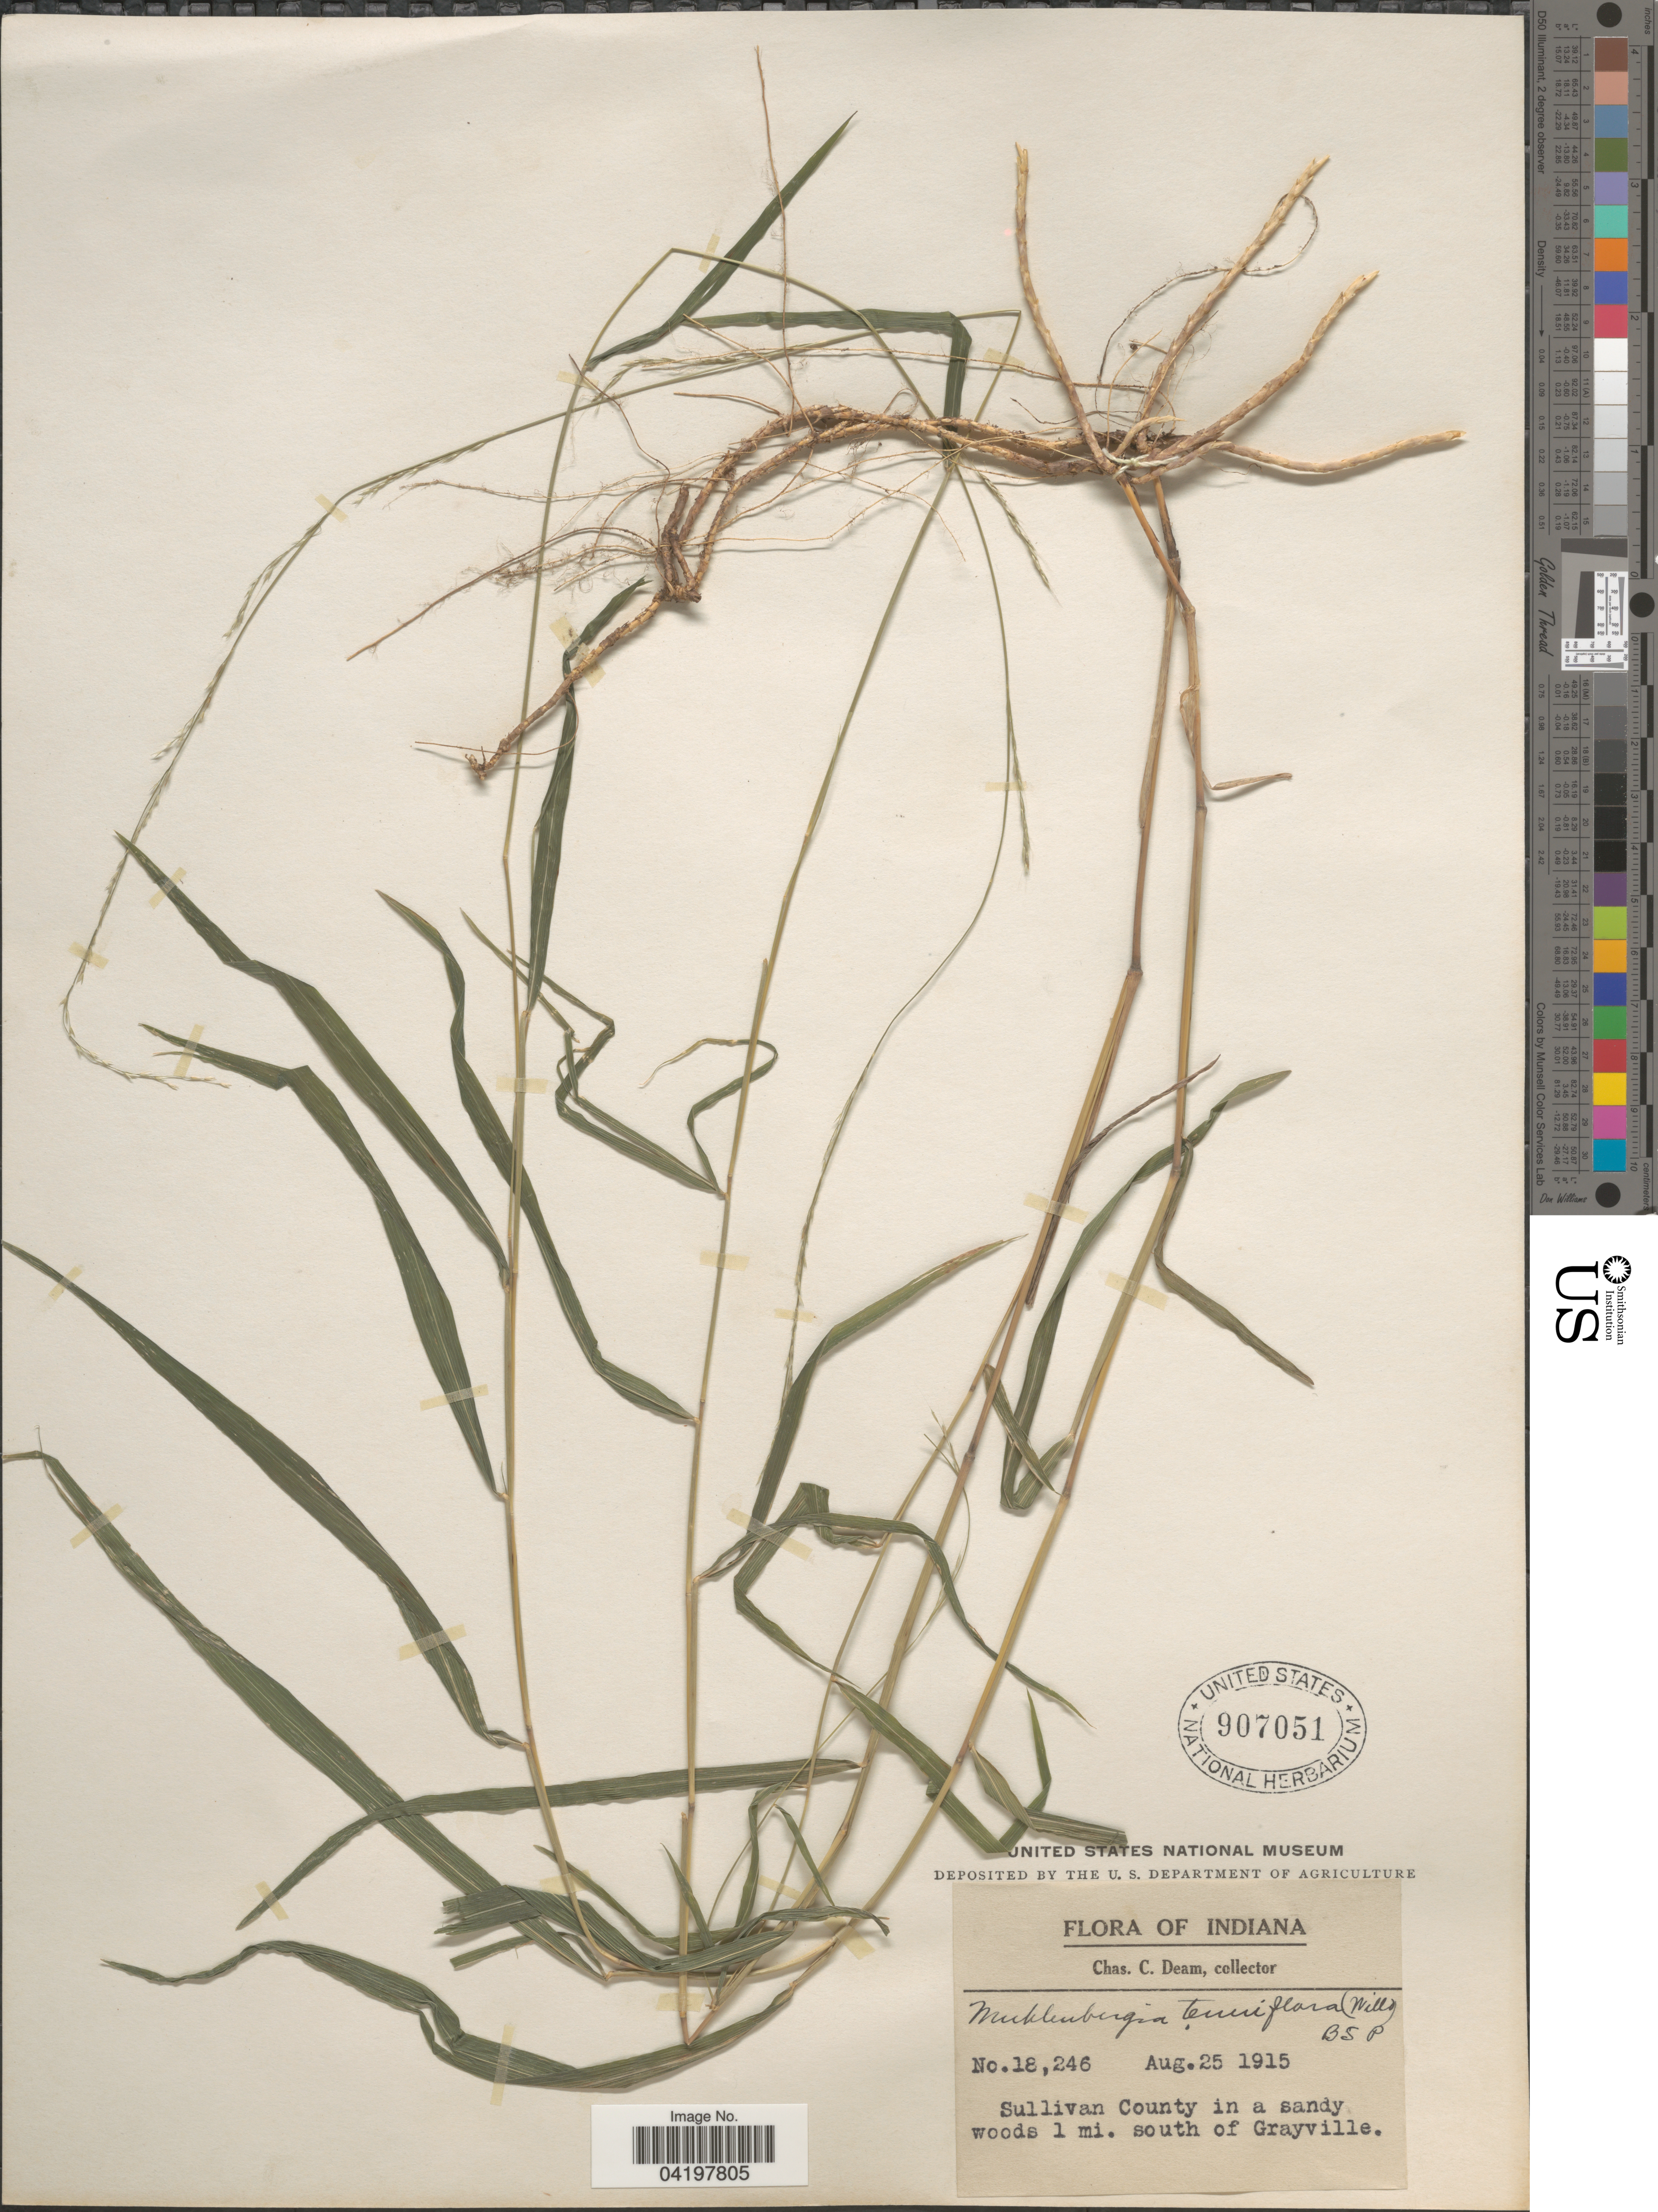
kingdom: Plantae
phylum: Tracheophyta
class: Liliopsida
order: Poales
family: Poaceae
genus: Muhlenbergia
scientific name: Muhlenbergia tenuiflora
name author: (Willd.) Britton, Stearns & Poggenb.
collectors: C. C. Deam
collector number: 18246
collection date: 1915-08-25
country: United States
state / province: Indiana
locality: Sullivan County in a sandy woods 1 mi. south of Grayville.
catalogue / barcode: US 907051